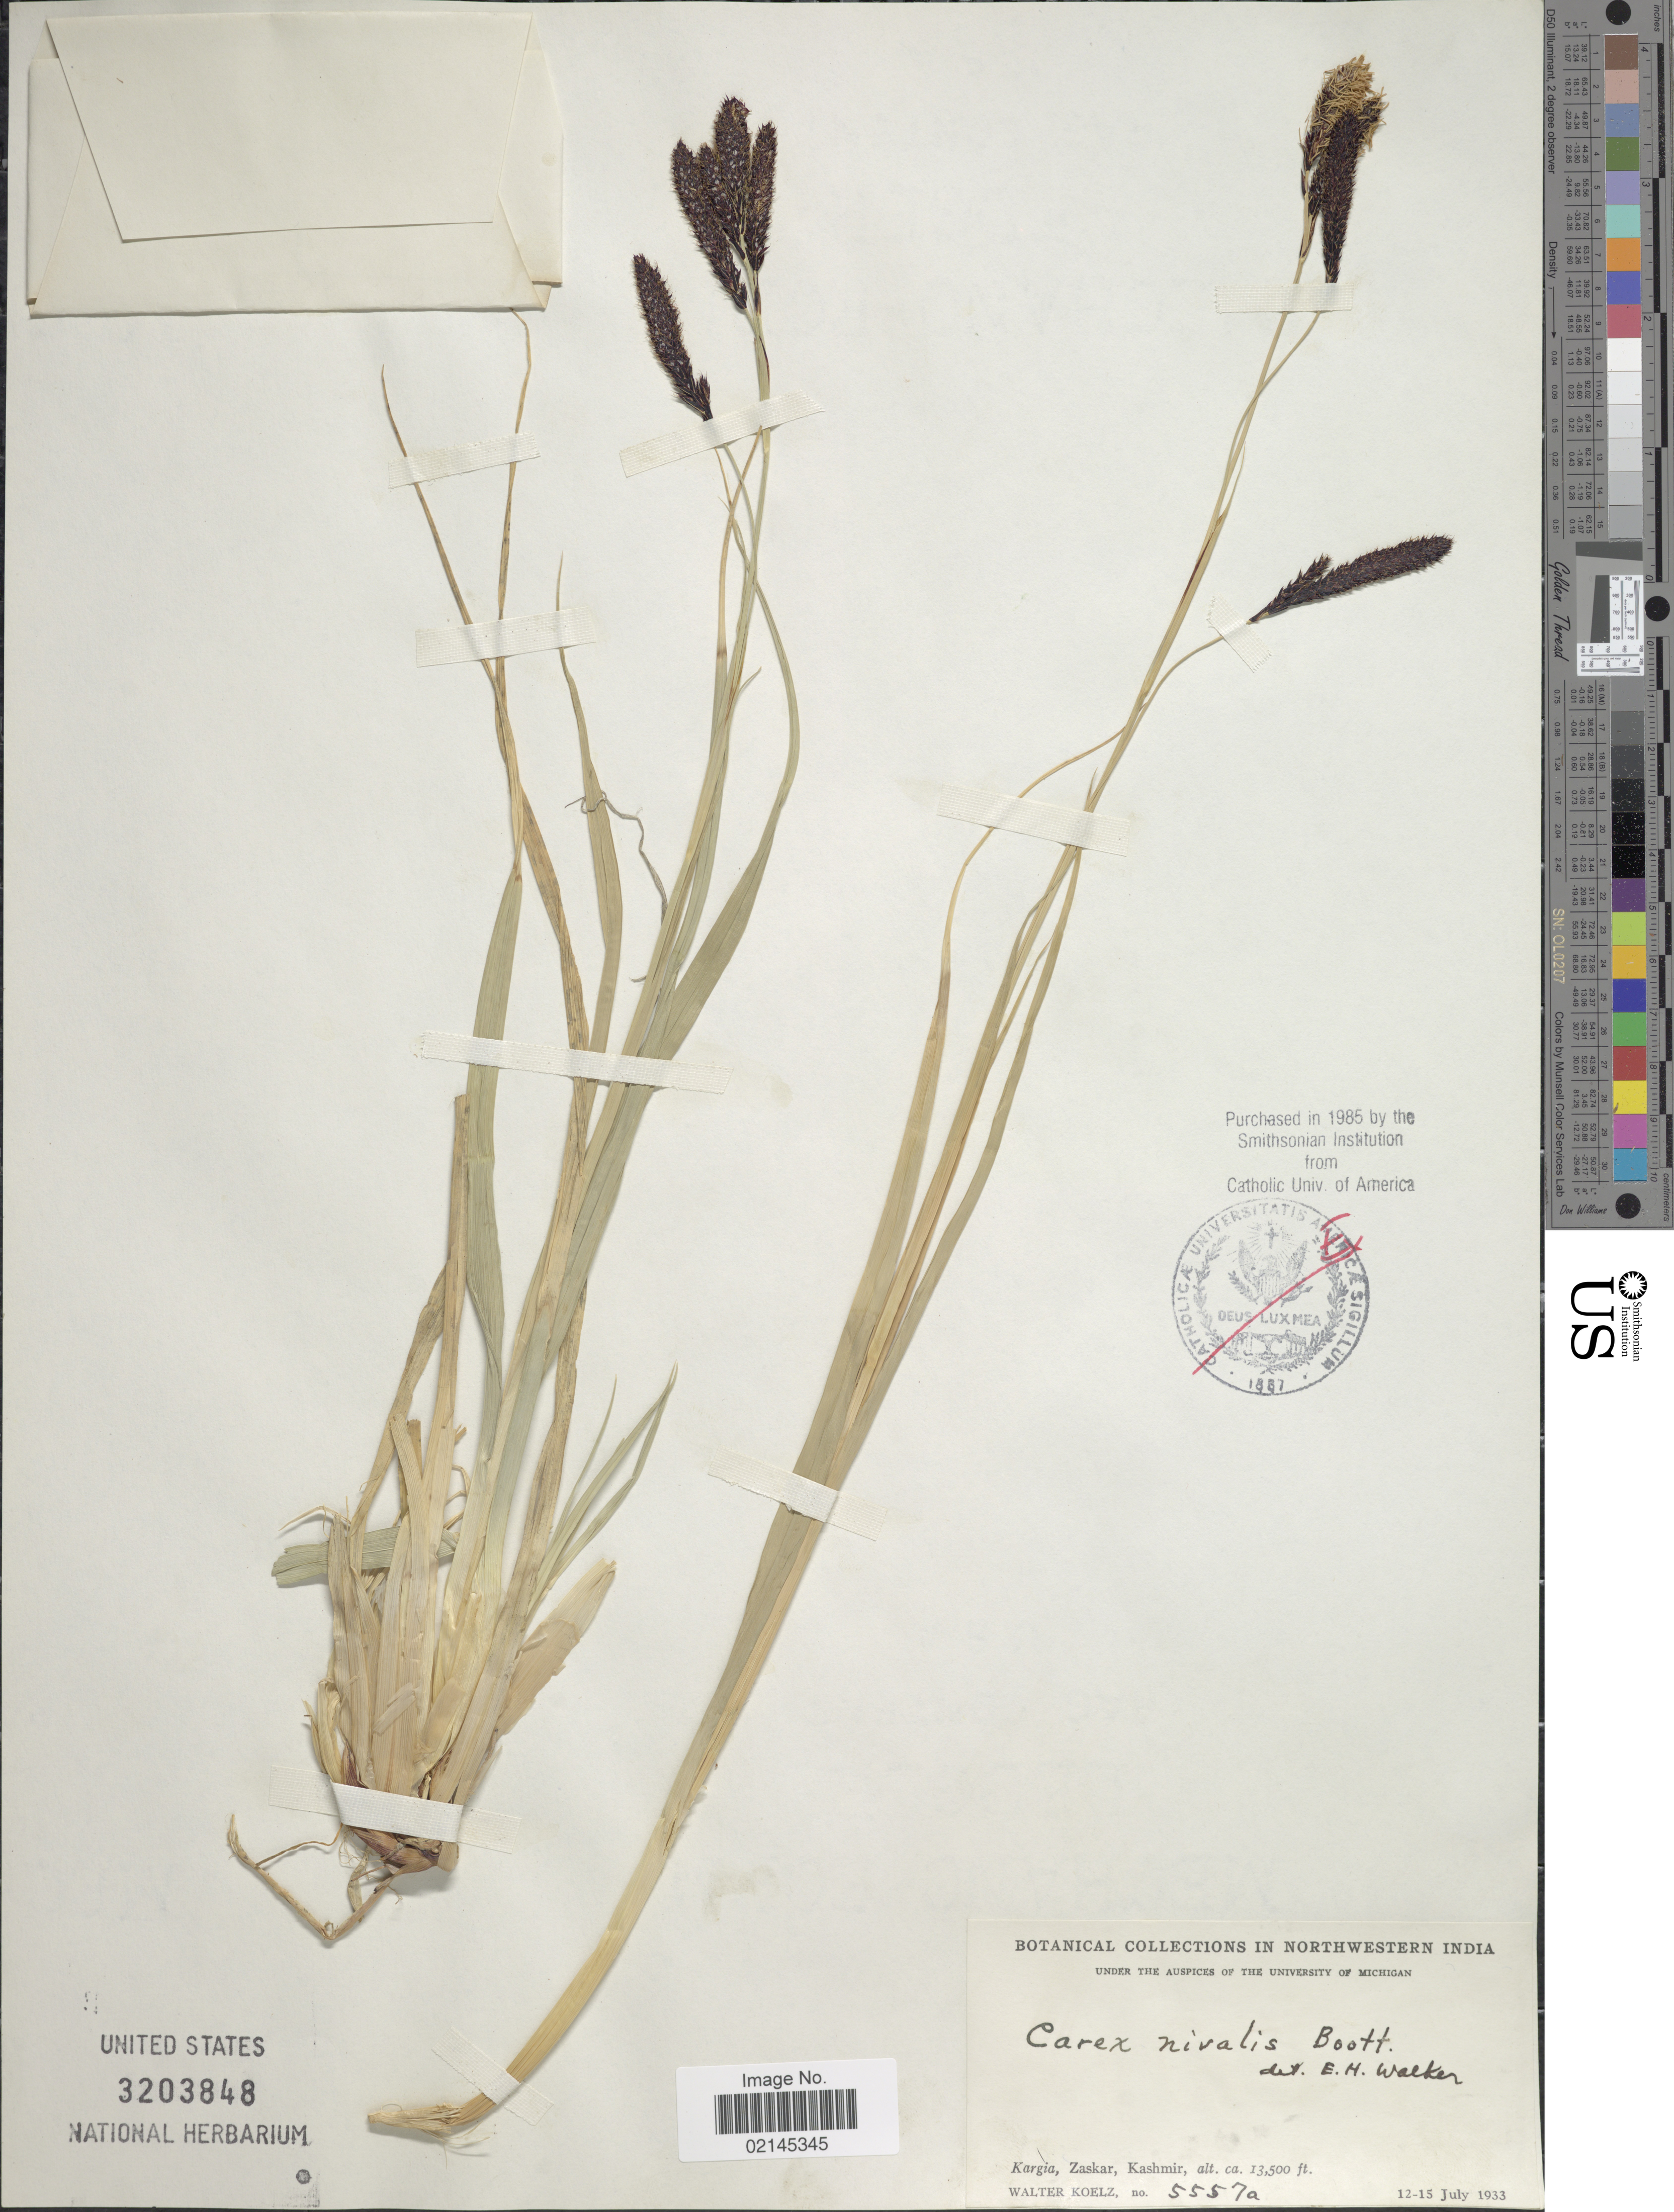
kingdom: Plantae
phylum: Tracheophyta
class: Liliopsida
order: Poales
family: Cyperaceae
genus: Carex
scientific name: Carex nivalis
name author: Boott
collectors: W. N. Koelz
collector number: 5557a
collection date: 1933-07-12/1933-07-15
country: India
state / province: Jammu and Kashmir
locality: Northwestern India. Kargia, Zaskar, Kashmir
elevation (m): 4115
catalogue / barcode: US 3203848